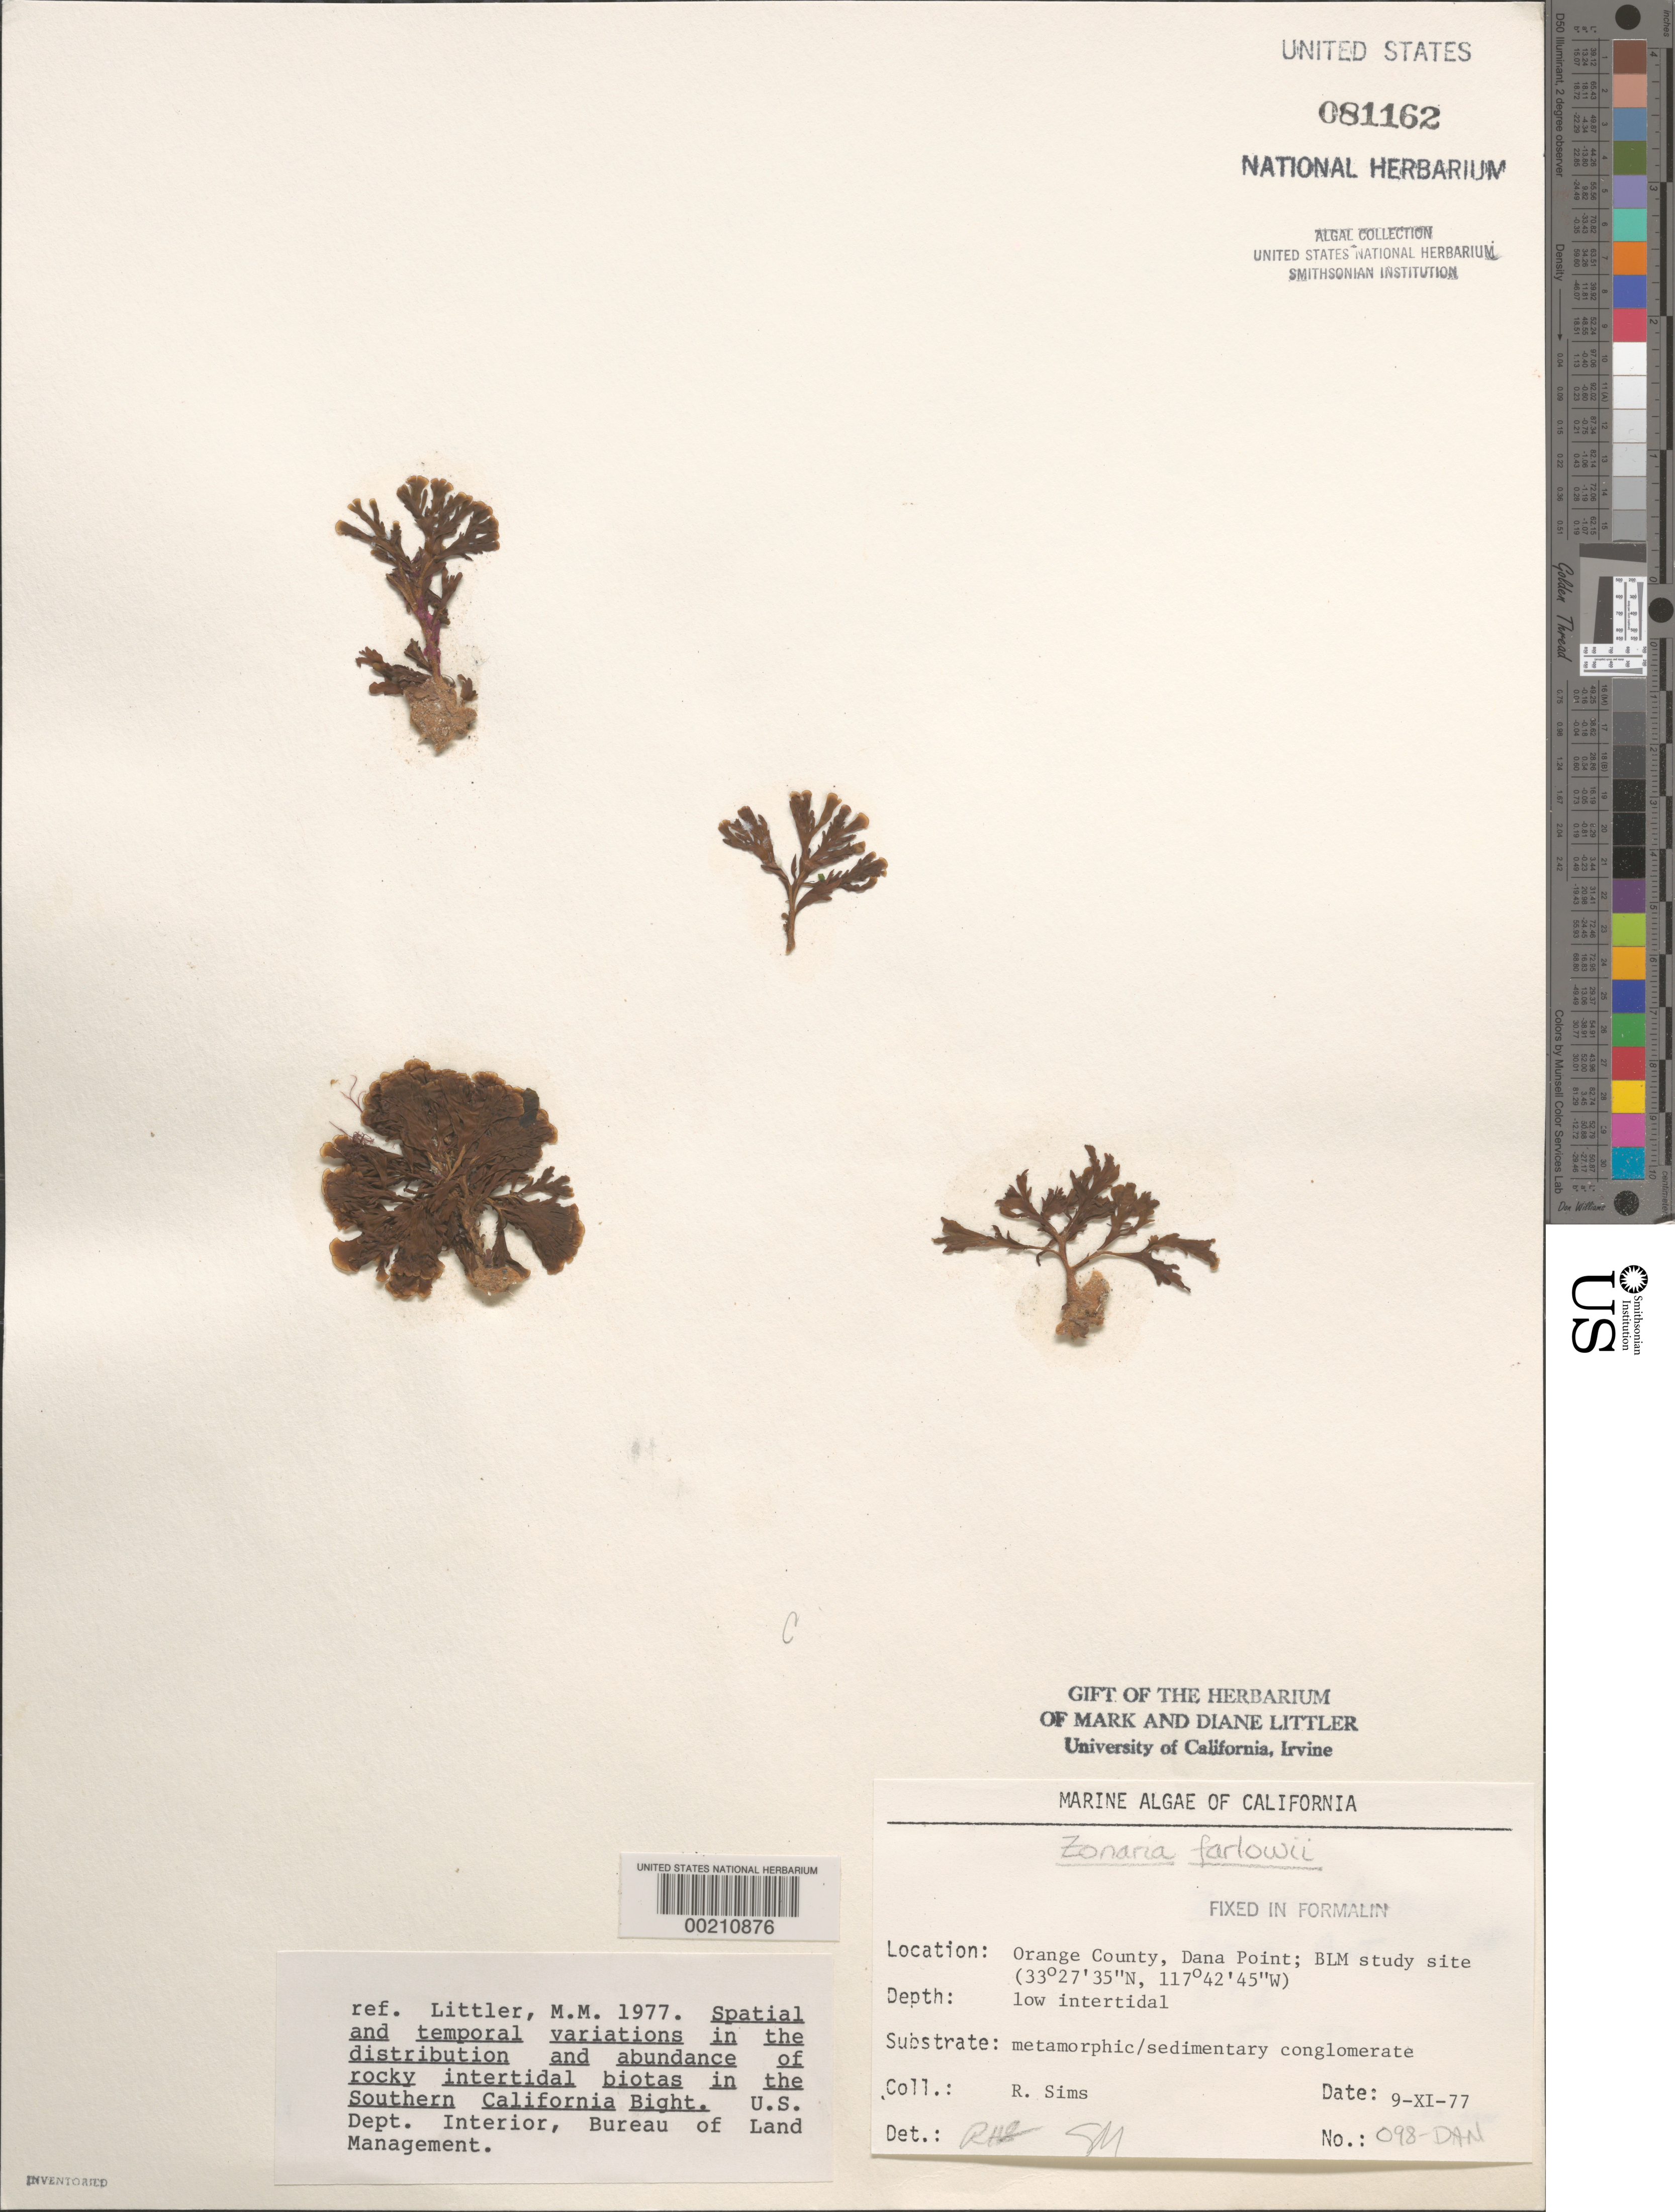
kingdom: Chromista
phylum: Ochrophyta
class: Phaeophyceae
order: Dictyotales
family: Dictyotaceae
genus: Zonaria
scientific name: Zonaria farlowii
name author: Setch. & N.L. Gardner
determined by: Sims, Robert H.; Murray, S. N.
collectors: R. H. Sims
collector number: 098-DAN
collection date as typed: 09 Nov 1977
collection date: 1977-11-09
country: United States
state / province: California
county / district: Orange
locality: Dana Point, 1 km north of marina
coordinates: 33 27'35"N, 117 42'45"W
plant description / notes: BLM-SOCALBIGHT Rocky Intertidal Survey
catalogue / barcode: US 81162